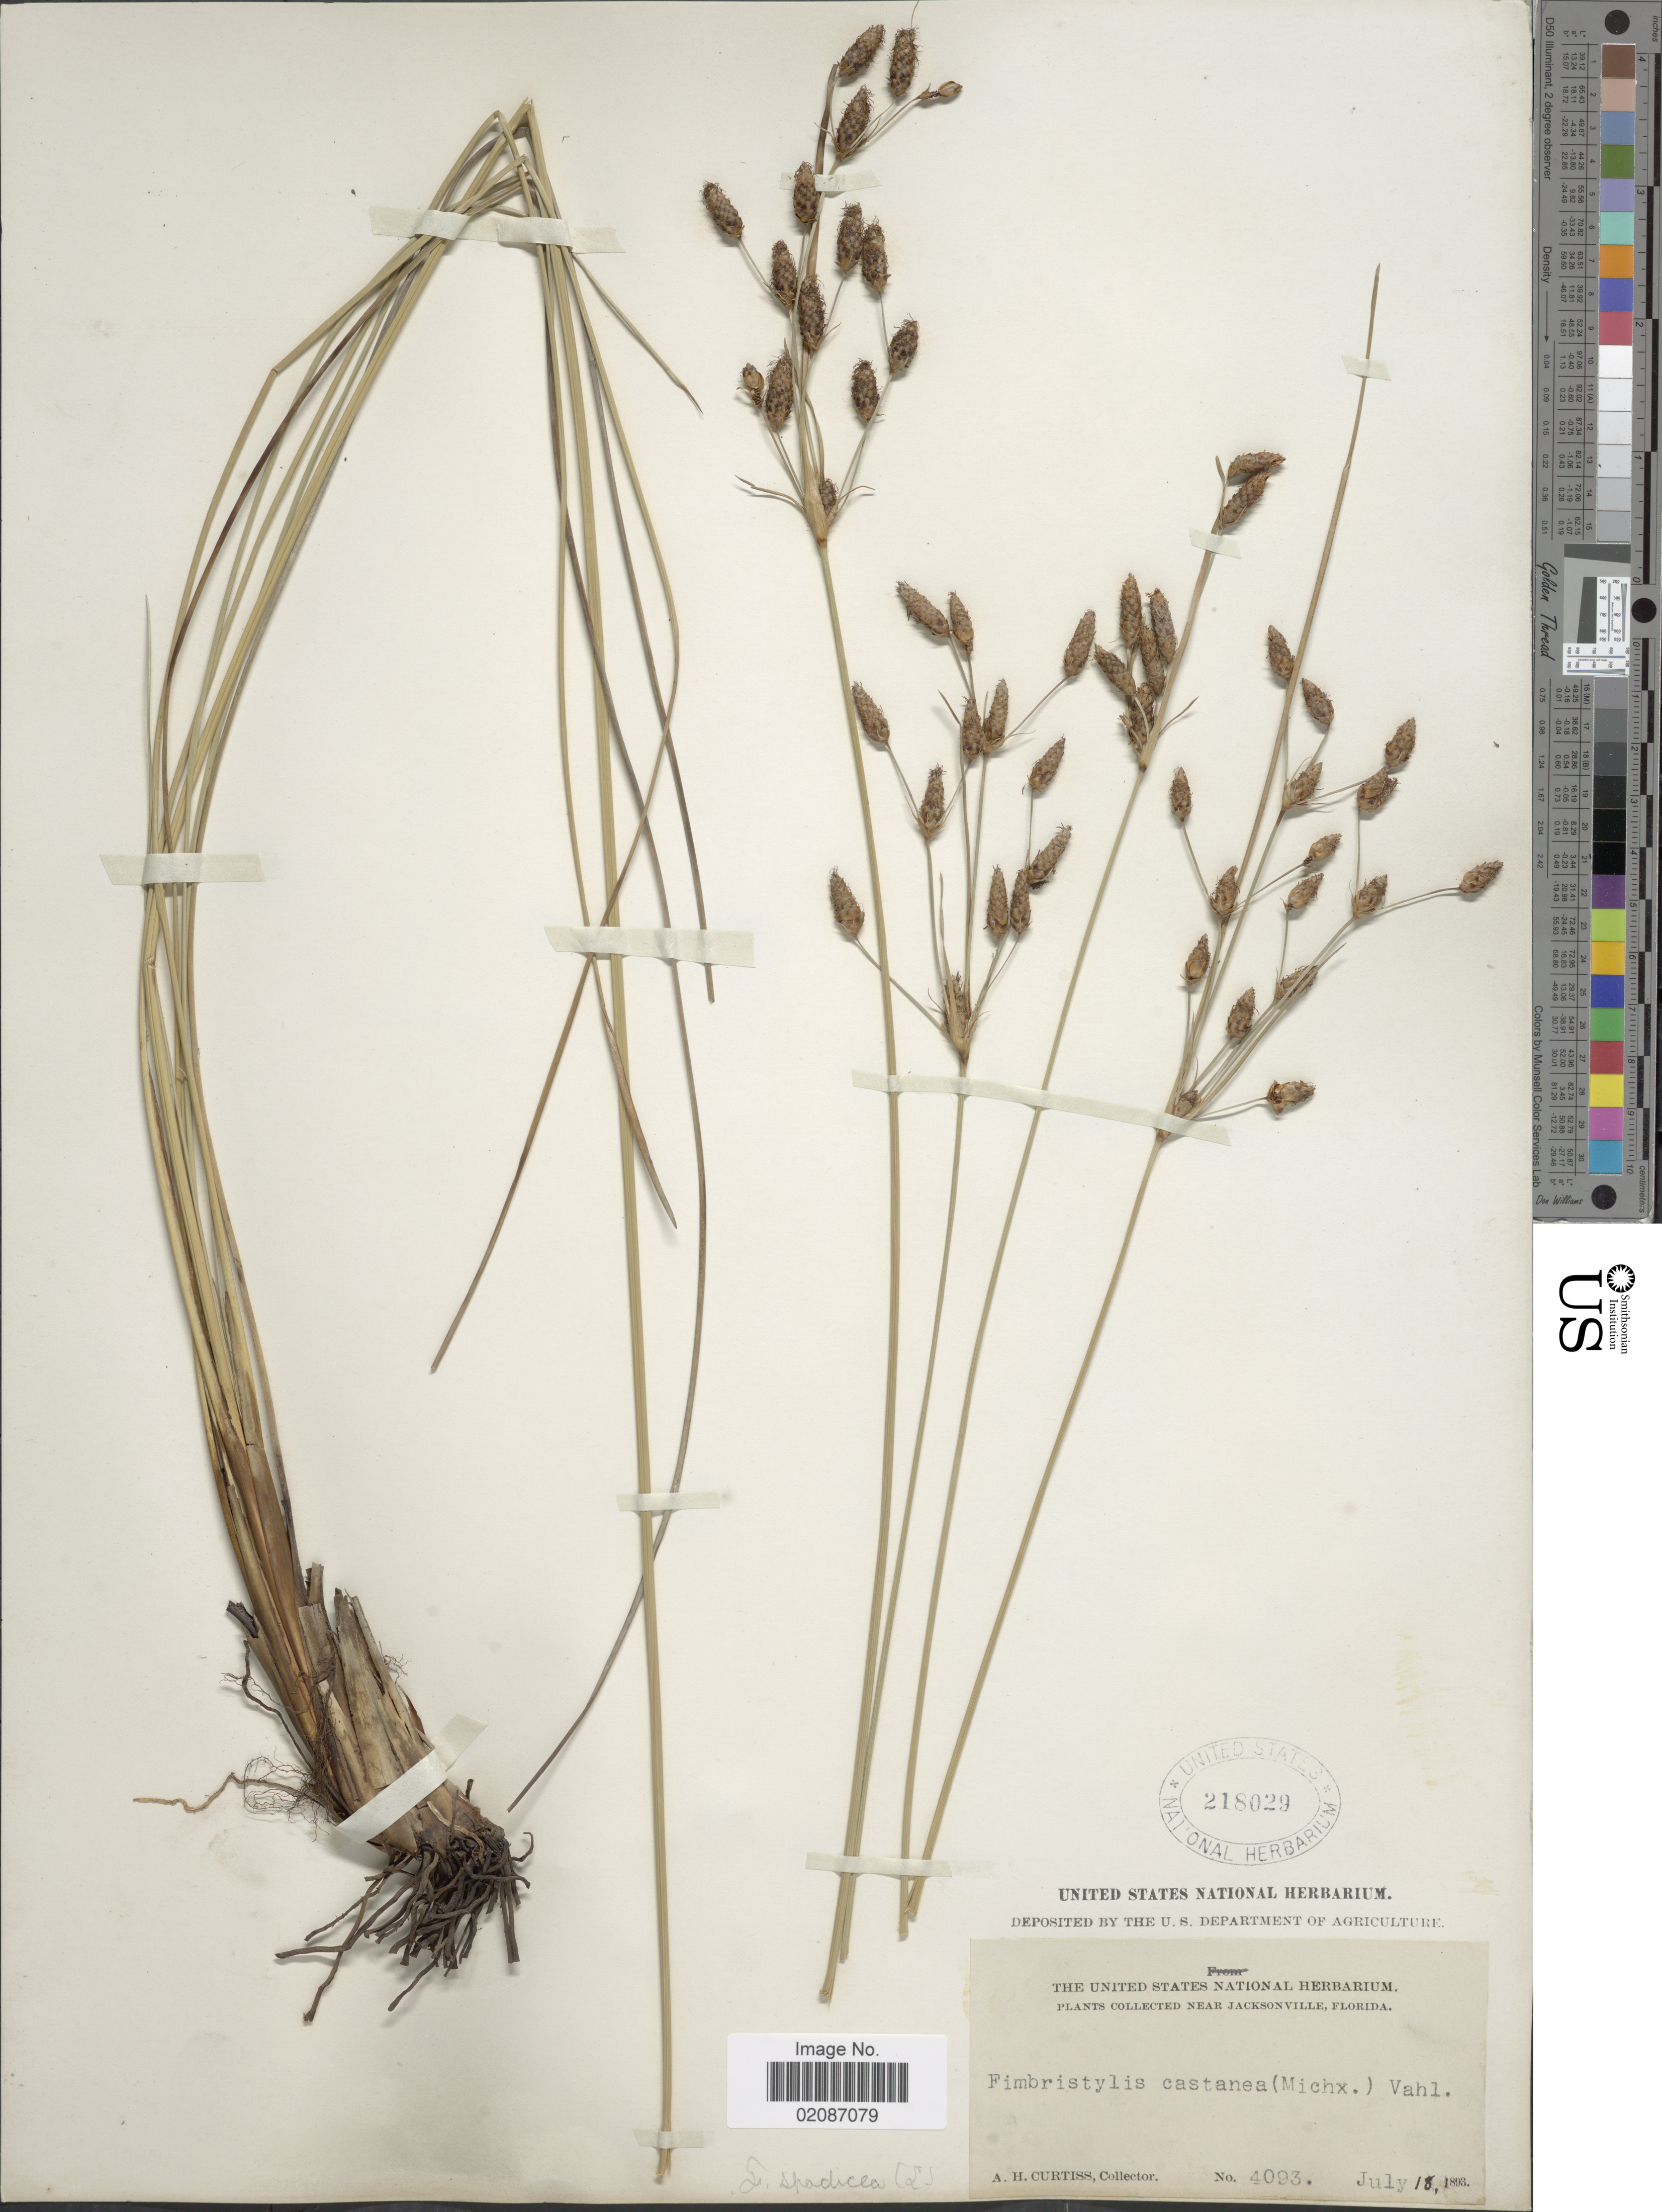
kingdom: Plantae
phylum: Tracheophyta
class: Liliopsida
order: Poales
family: Cyperaceae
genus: Fimbristylis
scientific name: Fimbristylis castanea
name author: (Michx.) Vahl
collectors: A. H. Curtiss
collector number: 4093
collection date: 1893-07-18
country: United States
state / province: Florida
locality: Near Jacksonville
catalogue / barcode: US 218029